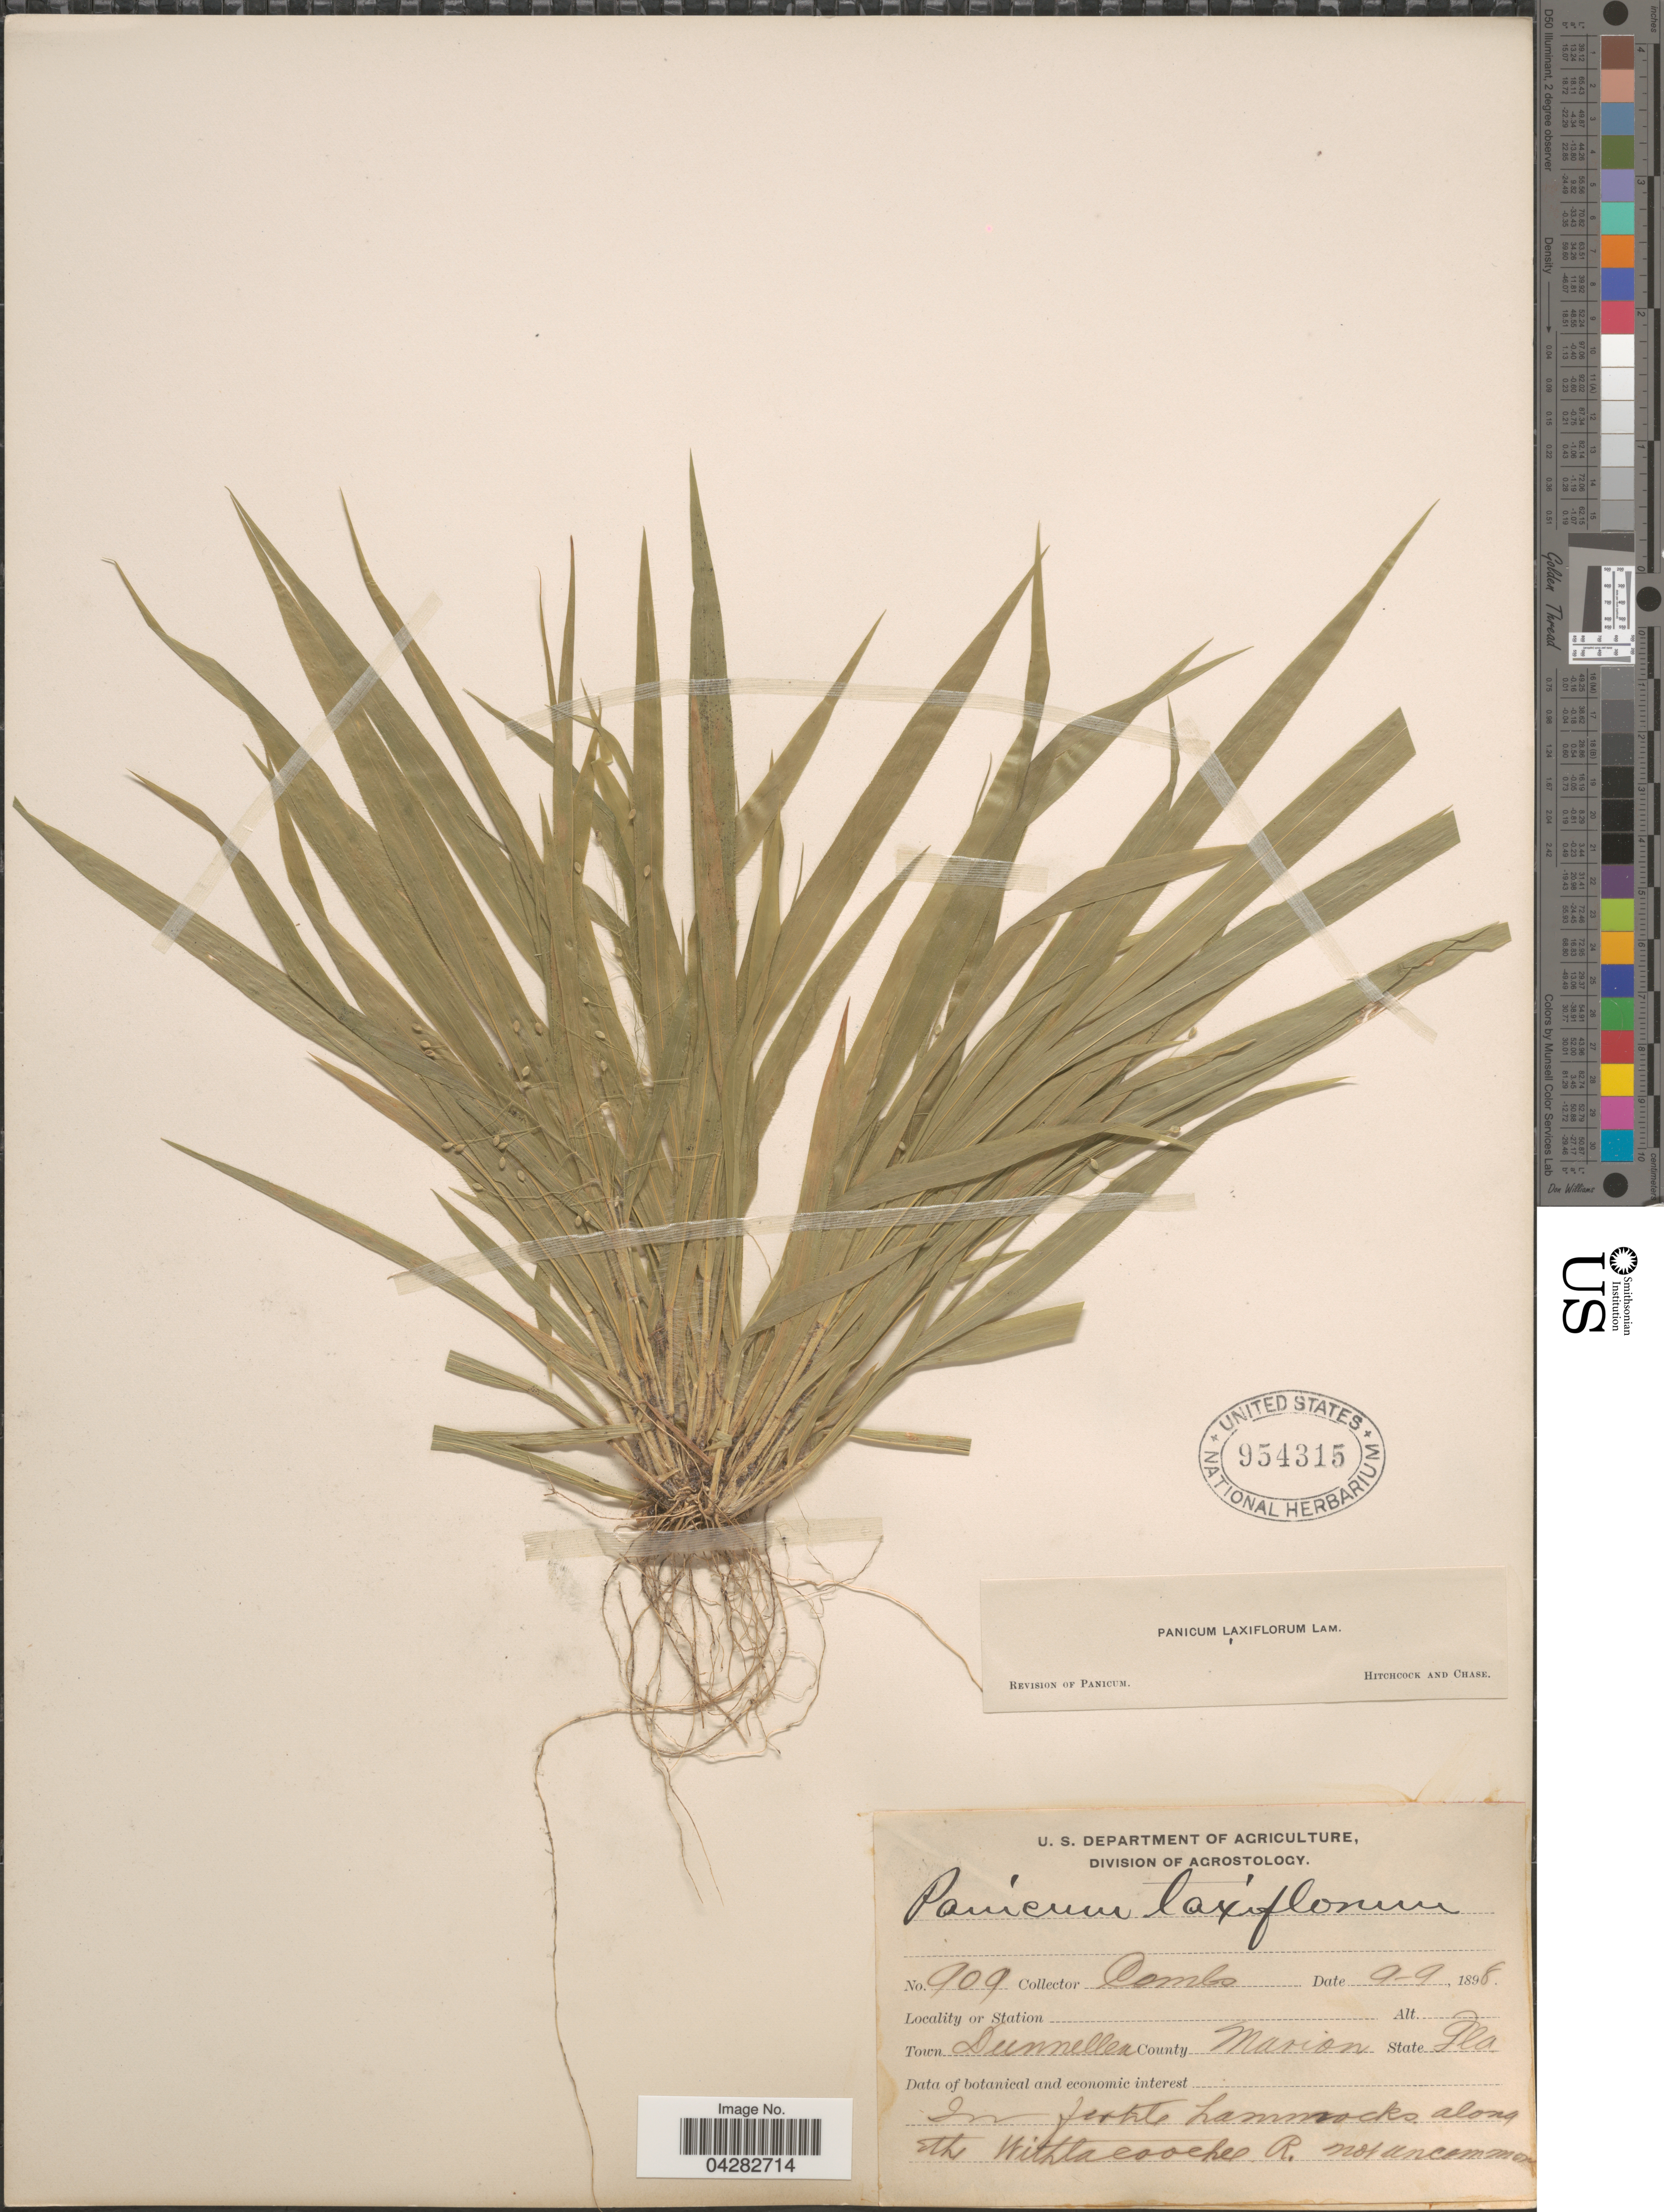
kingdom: Plantae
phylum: Tracheophyta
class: Liliopsida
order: Poales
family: Poaceae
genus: Dichanthelium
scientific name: Dichanthelium laxiflorum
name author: (Lam.) Gould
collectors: -. Combs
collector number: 909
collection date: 1898-09-09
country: United States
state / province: Florida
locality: Town Dunnellon. County Marion. Along the Withlacoochee R.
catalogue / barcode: US 954315